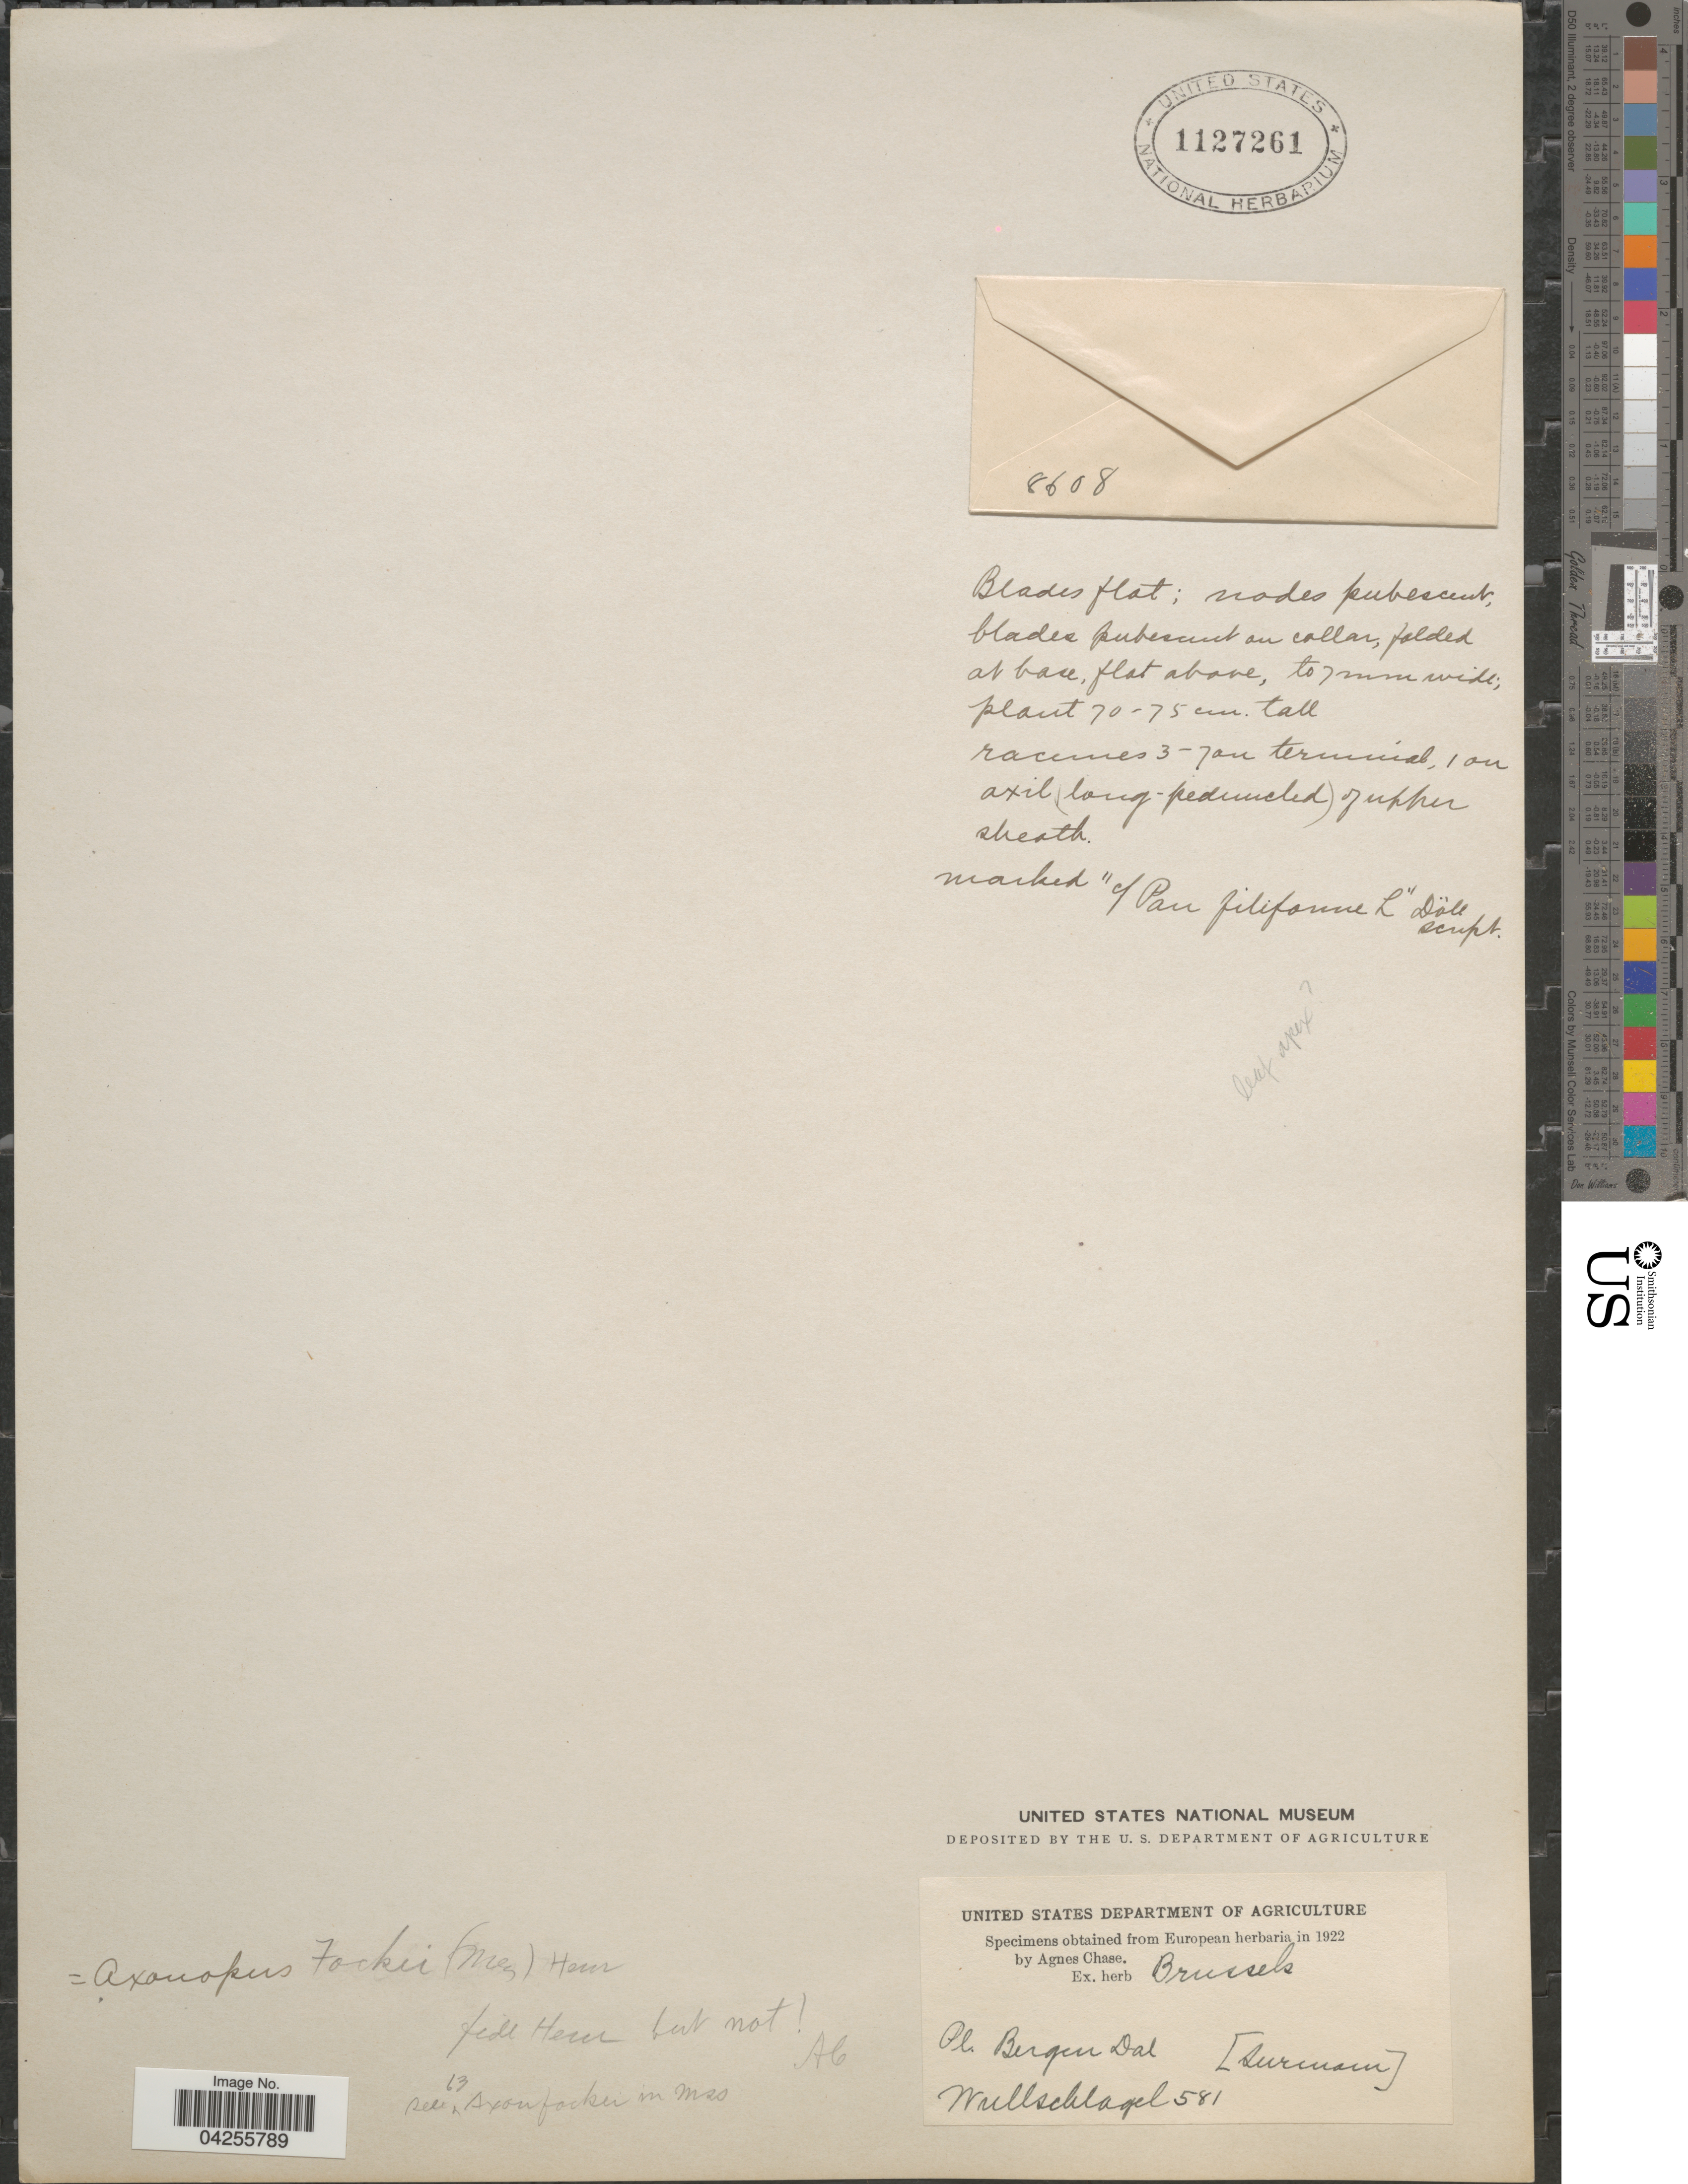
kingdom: Plantae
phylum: Tracheophyta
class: Liliopsida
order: Poales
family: Poaceae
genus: Axonopus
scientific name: Axonopus sp.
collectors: Wullschlägel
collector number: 581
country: Suriname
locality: Bergen Dal. [Surnam].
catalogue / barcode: US 1127261